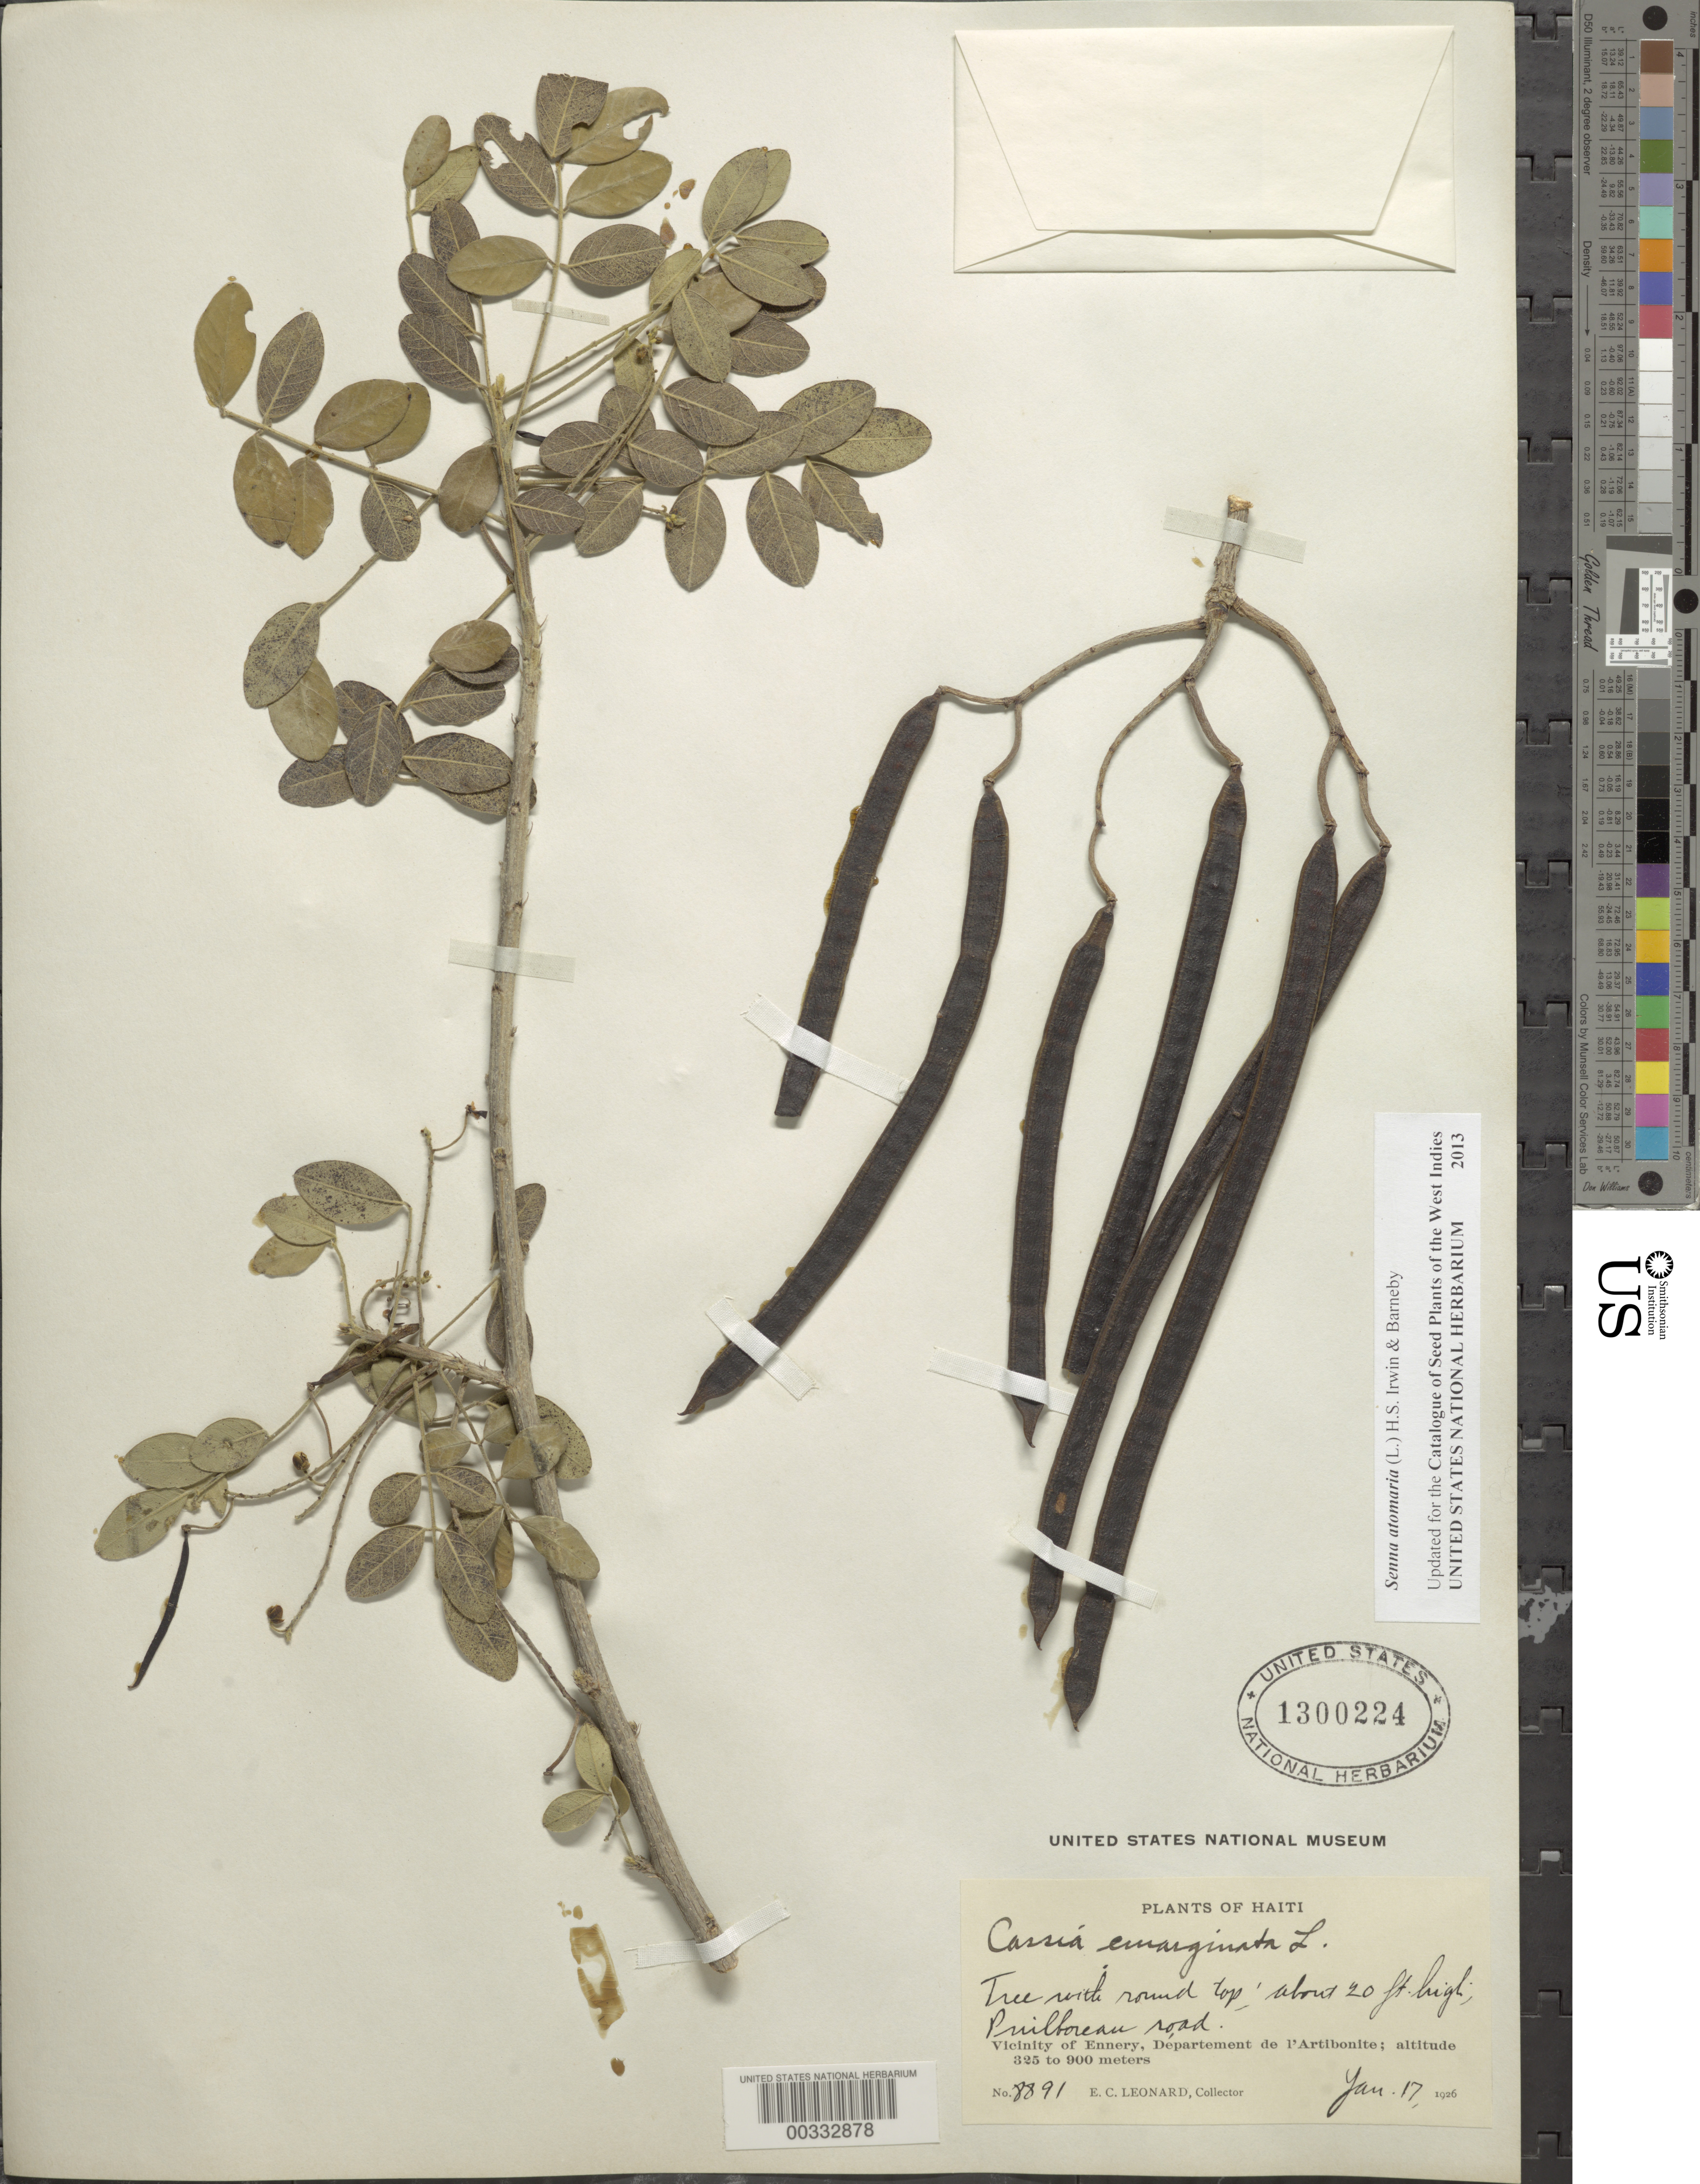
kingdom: Plantae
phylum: Tracheophyta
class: Magnoliopsida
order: Fabales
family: Fabaceae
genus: Senna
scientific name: Senna atomaria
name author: (L.) H.S. Irwin & Barneby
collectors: E. C. Leonard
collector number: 8891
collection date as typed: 17 Jan 1926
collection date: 1926-01-17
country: Haiti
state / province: Artibonite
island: Hispaniola Island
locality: Pnilboreau road; vicinity of ennery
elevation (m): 325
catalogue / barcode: US 1300224